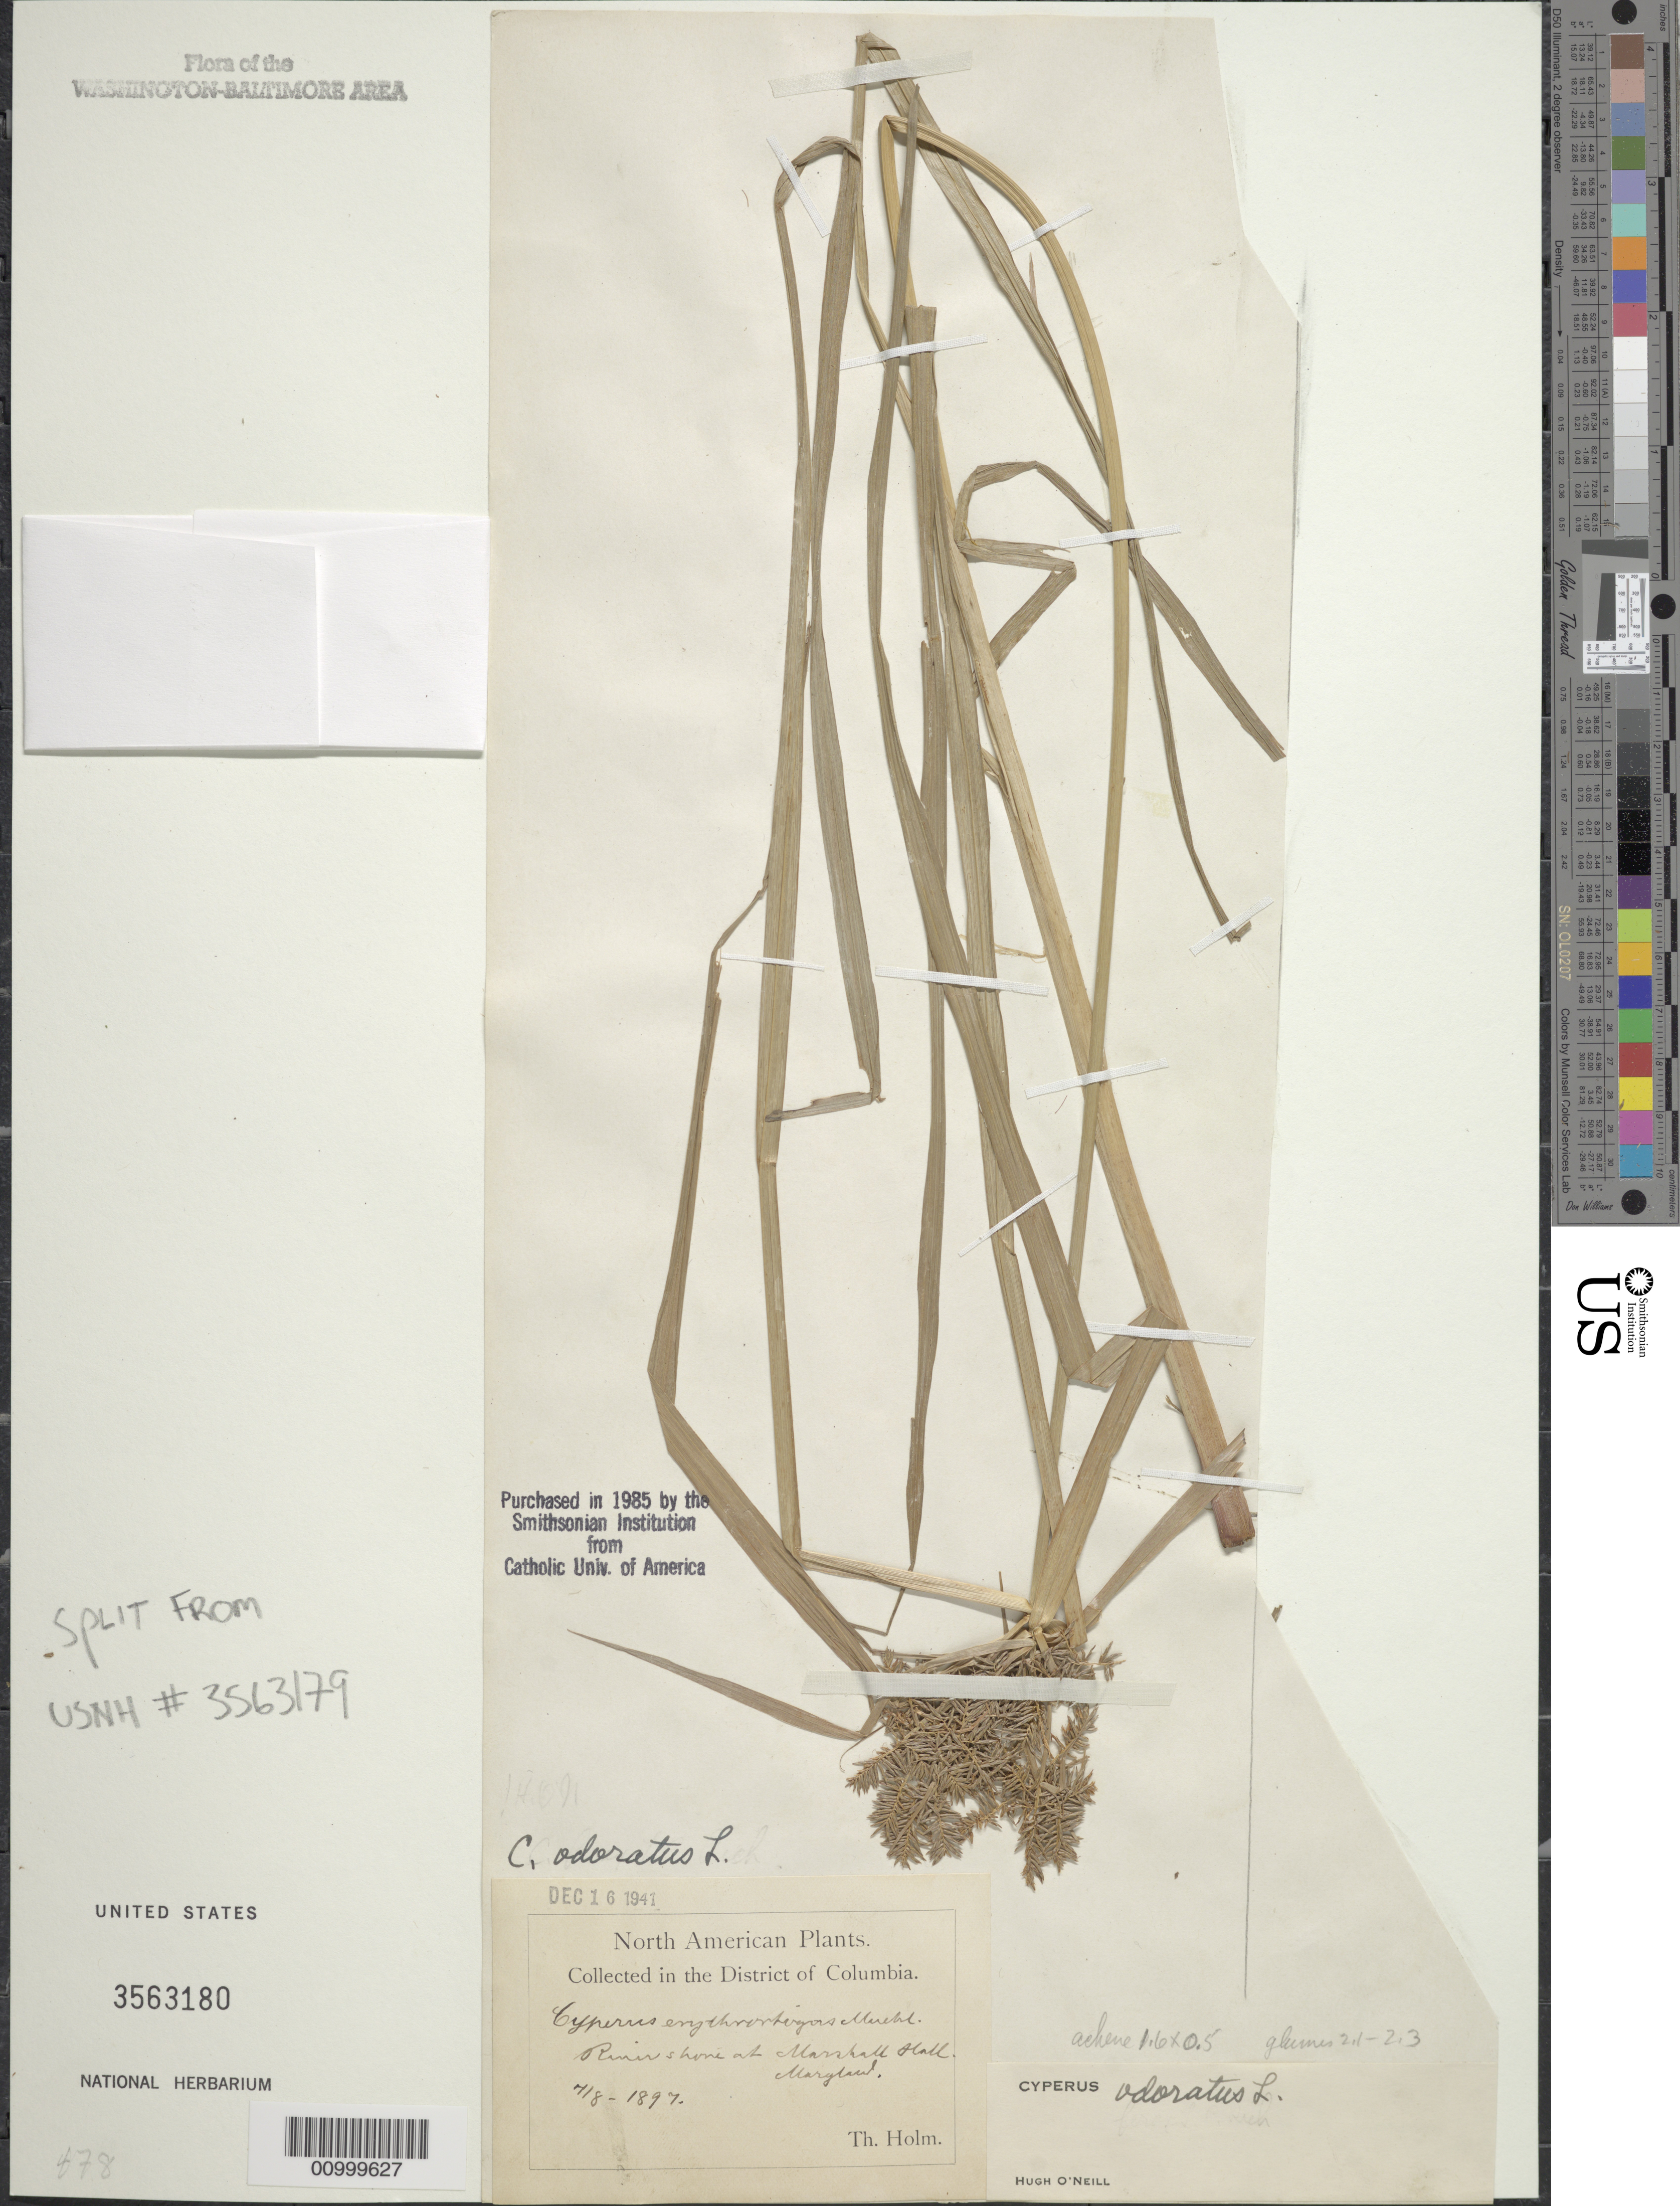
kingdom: Plantae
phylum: Tracheophyta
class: Liliopsida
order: Poales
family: Cyperaceae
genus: Cyperus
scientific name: Cyperus odoratus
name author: L.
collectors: T. Holm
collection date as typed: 8 Jul 1897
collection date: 1897-07-08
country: United States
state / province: Maryland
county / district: Charles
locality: Marshall Hall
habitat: river shore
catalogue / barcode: US 3563180